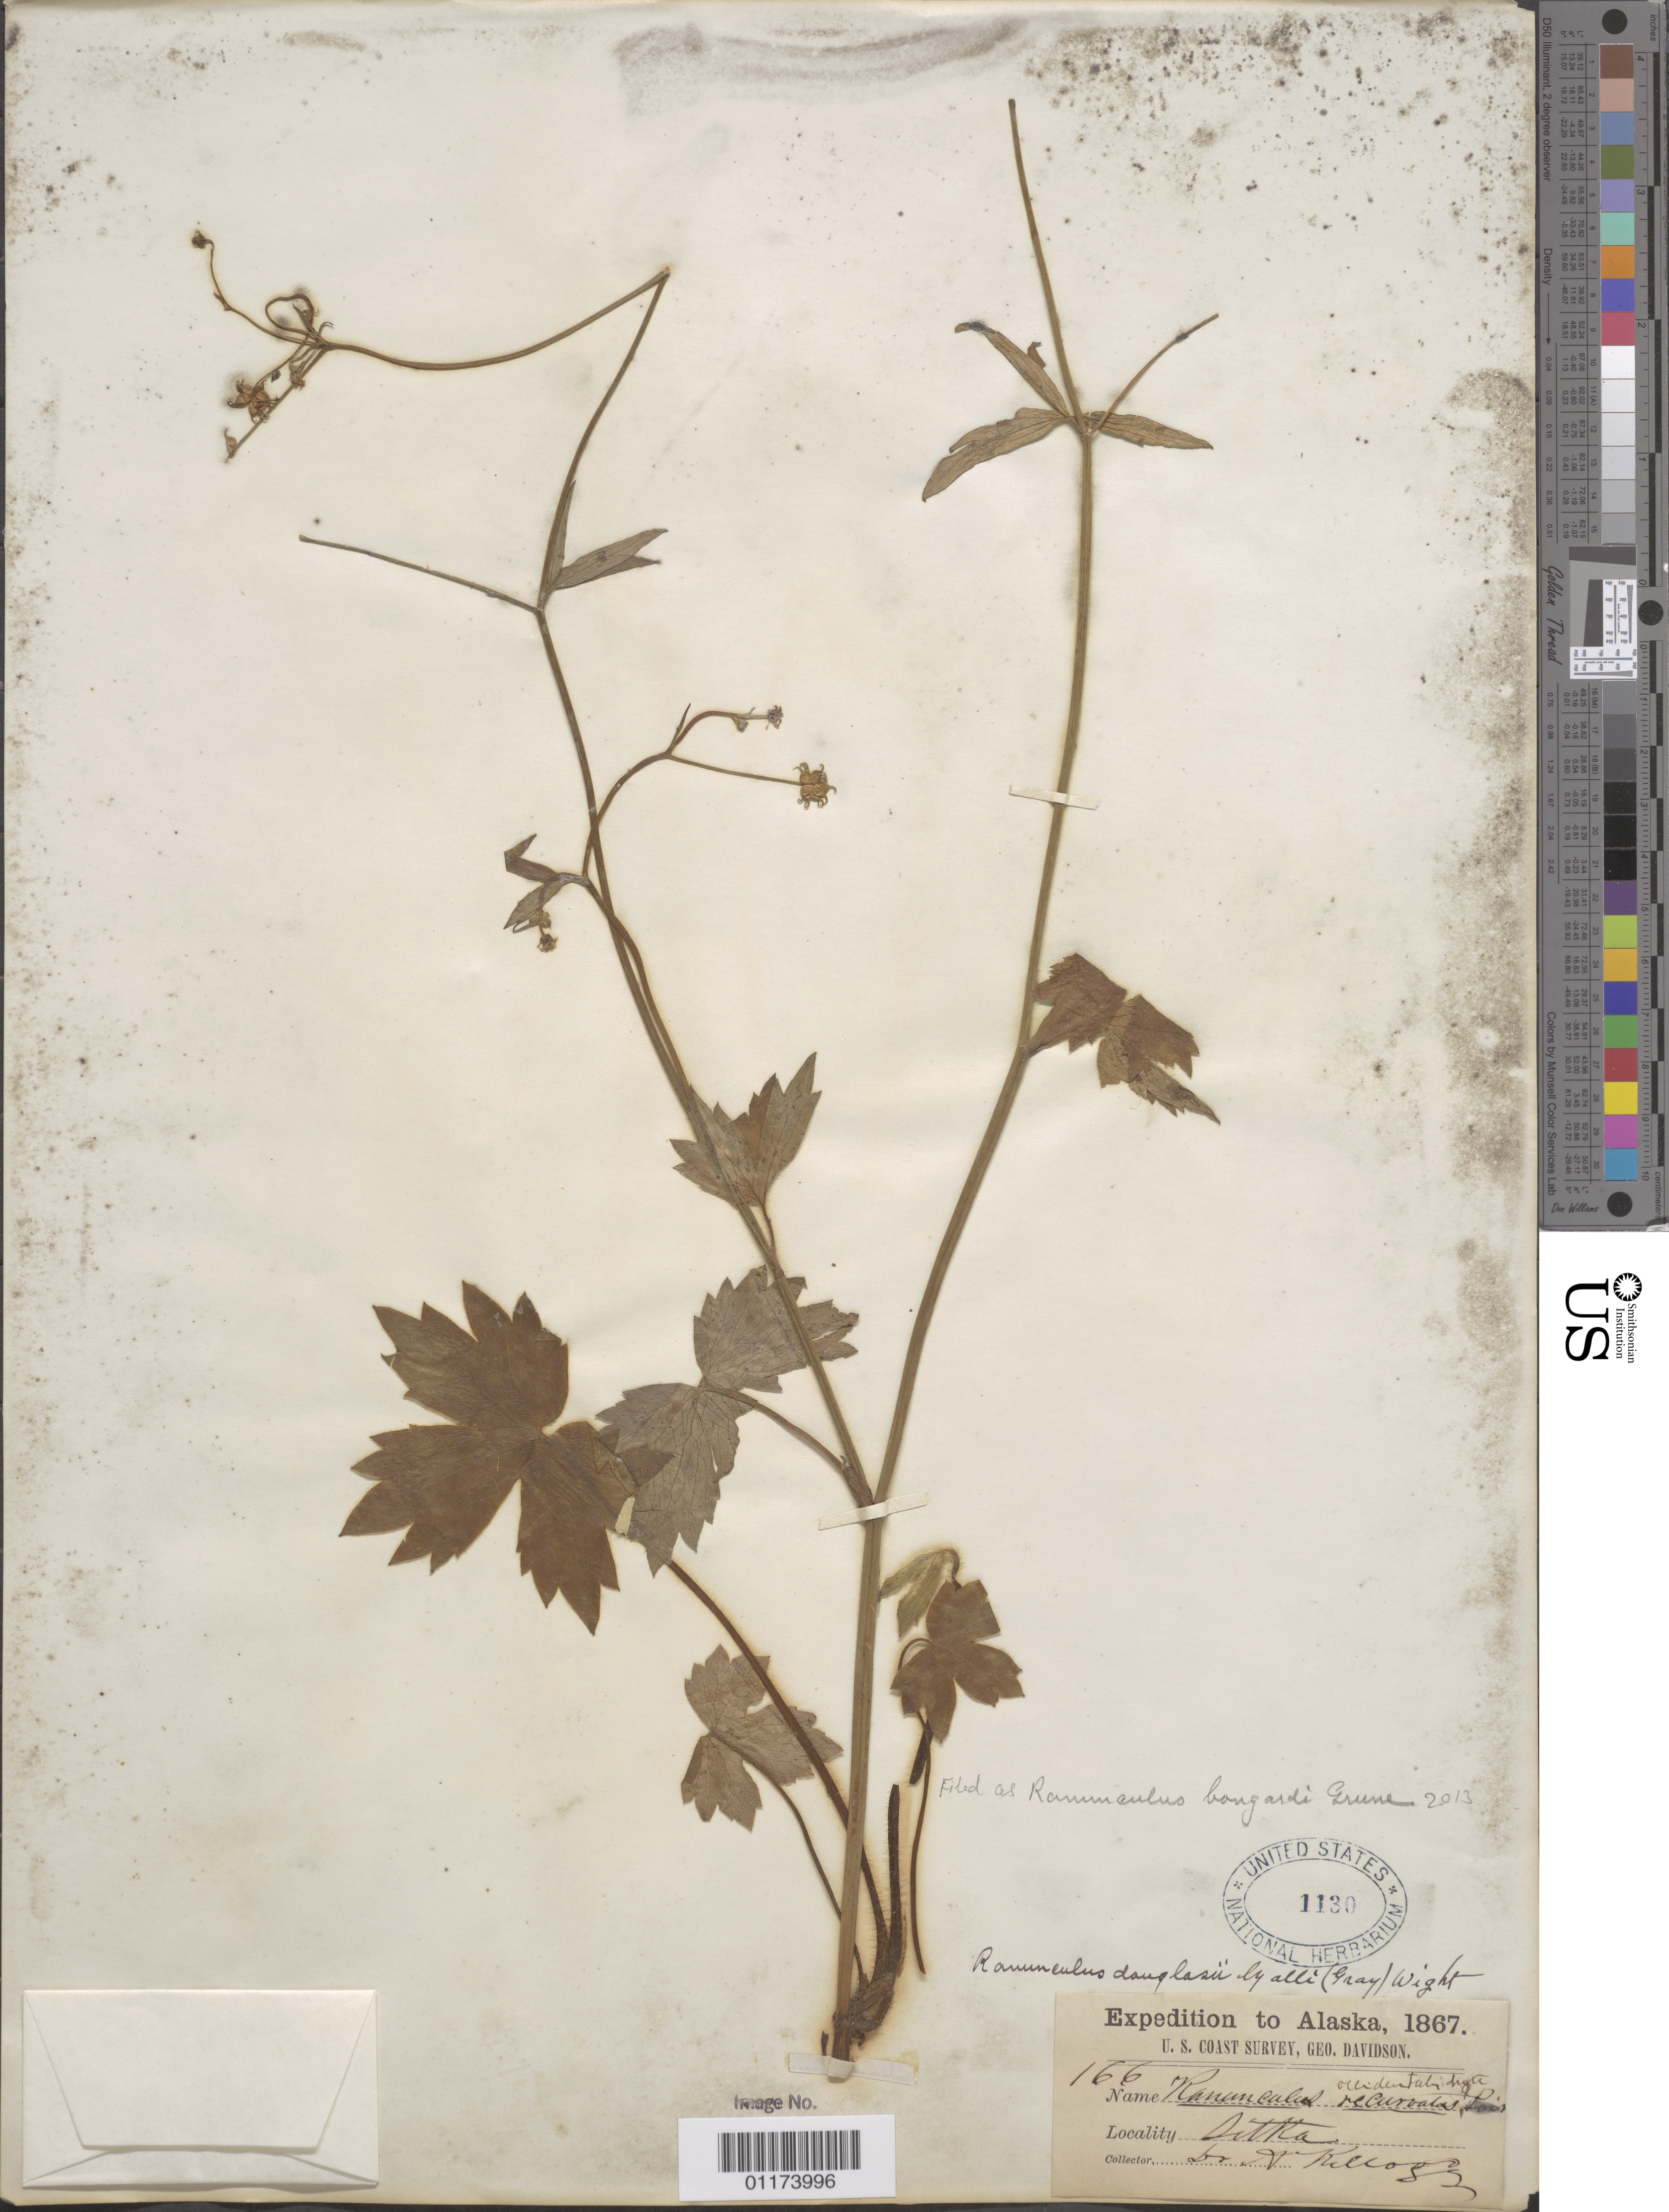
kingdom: Plantae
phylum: Tracheophyta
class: Magnoliopsida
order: Ranunculales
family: Ranunculaceae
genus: Ranunculus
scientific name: Ranunculus bongardii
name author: Greene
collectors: A. Kellogg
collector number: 166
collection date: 1867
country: United States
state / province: Alaska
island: Baranof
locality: Sitka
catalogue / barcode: US 1130